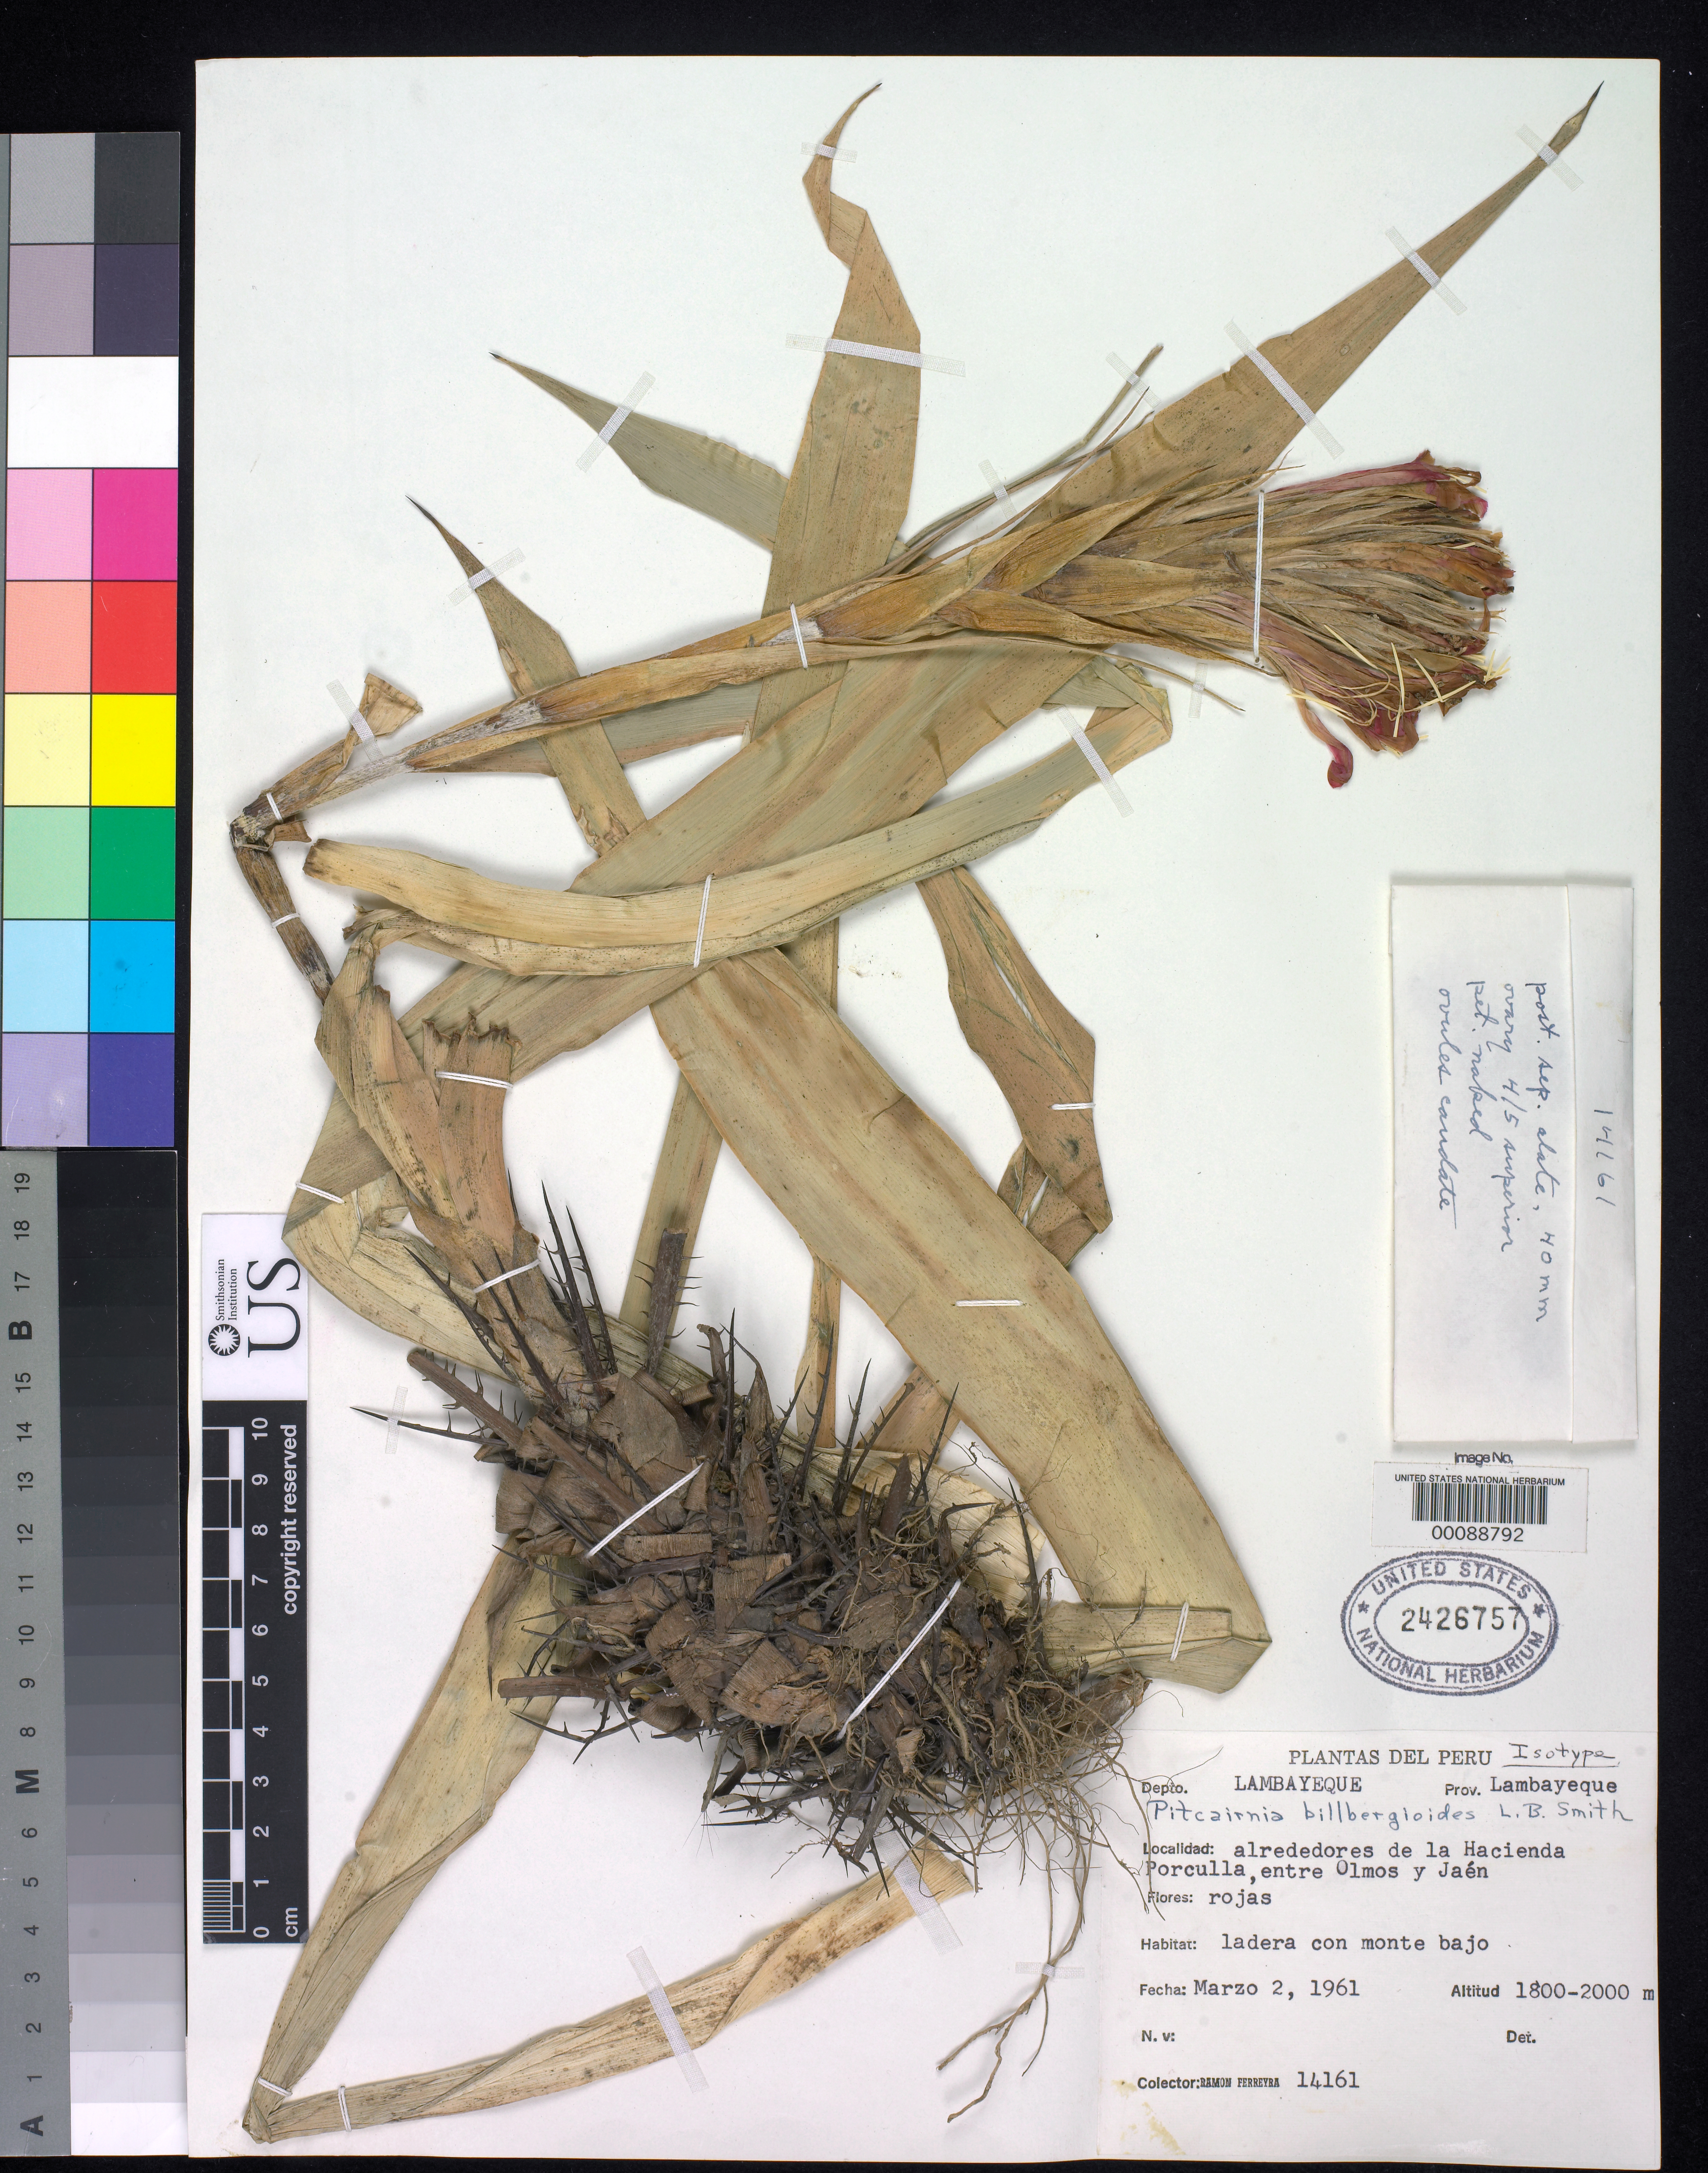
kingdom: Plantae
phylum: Tracheophyta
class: Liliopsida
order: Poales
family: Bromeliaceae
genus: Pitcairnia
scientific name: Pitcairnia billbergioides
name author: L.B. Sm.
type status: Isotype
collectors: R. A. Ferreyra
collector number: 14161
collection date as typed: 02 Mar 1961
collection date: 1961-03-02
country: Peru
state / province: Lambayeque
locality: Hacienda Porculla between Olmos and Jaen.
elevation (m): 1800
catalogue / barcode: US 2426757